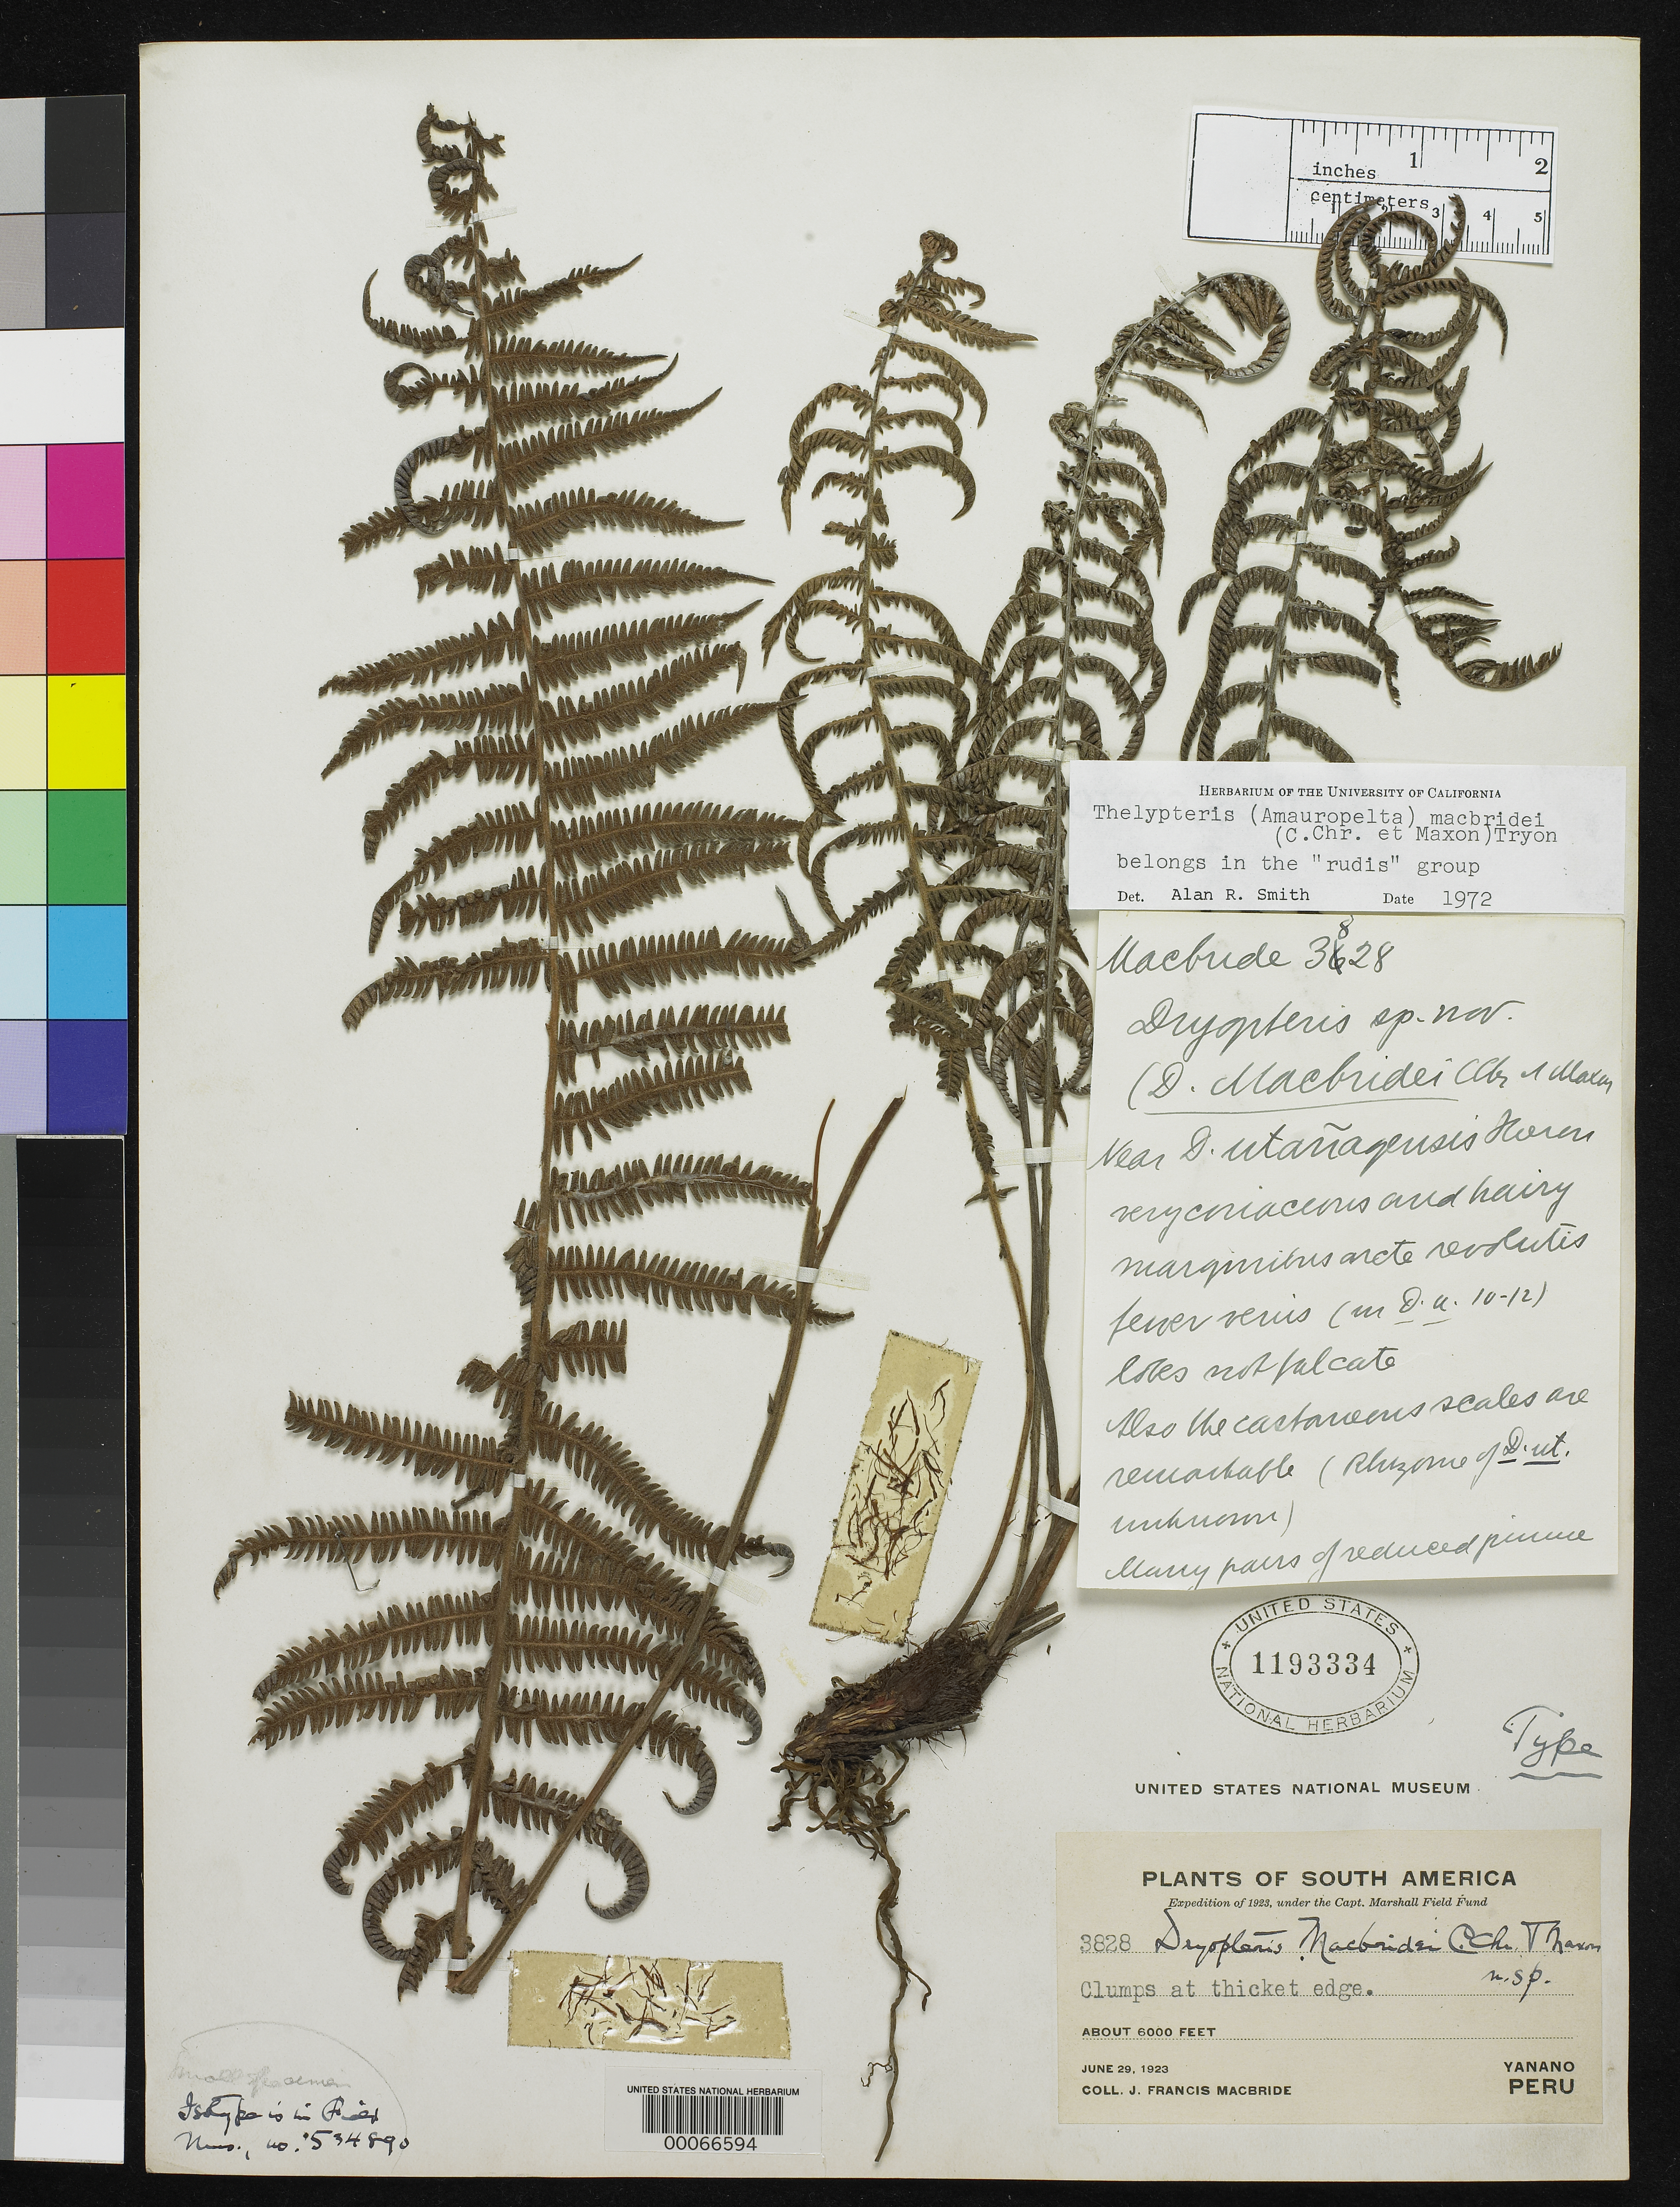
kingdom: Plantae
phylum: Tracheophyta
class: Polypodiopsida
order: Polypodiales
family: Dryopteridaceae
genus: Dryopteris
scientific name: Dryopteris macbridei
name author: C. Chr. & Maxon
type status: Holotype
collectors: J. F. Macbride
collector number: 3828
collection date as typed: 29 Jun 1923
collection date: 1923-06-29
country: Peru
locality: Yanano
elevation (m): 1829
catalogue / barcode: US 1193334